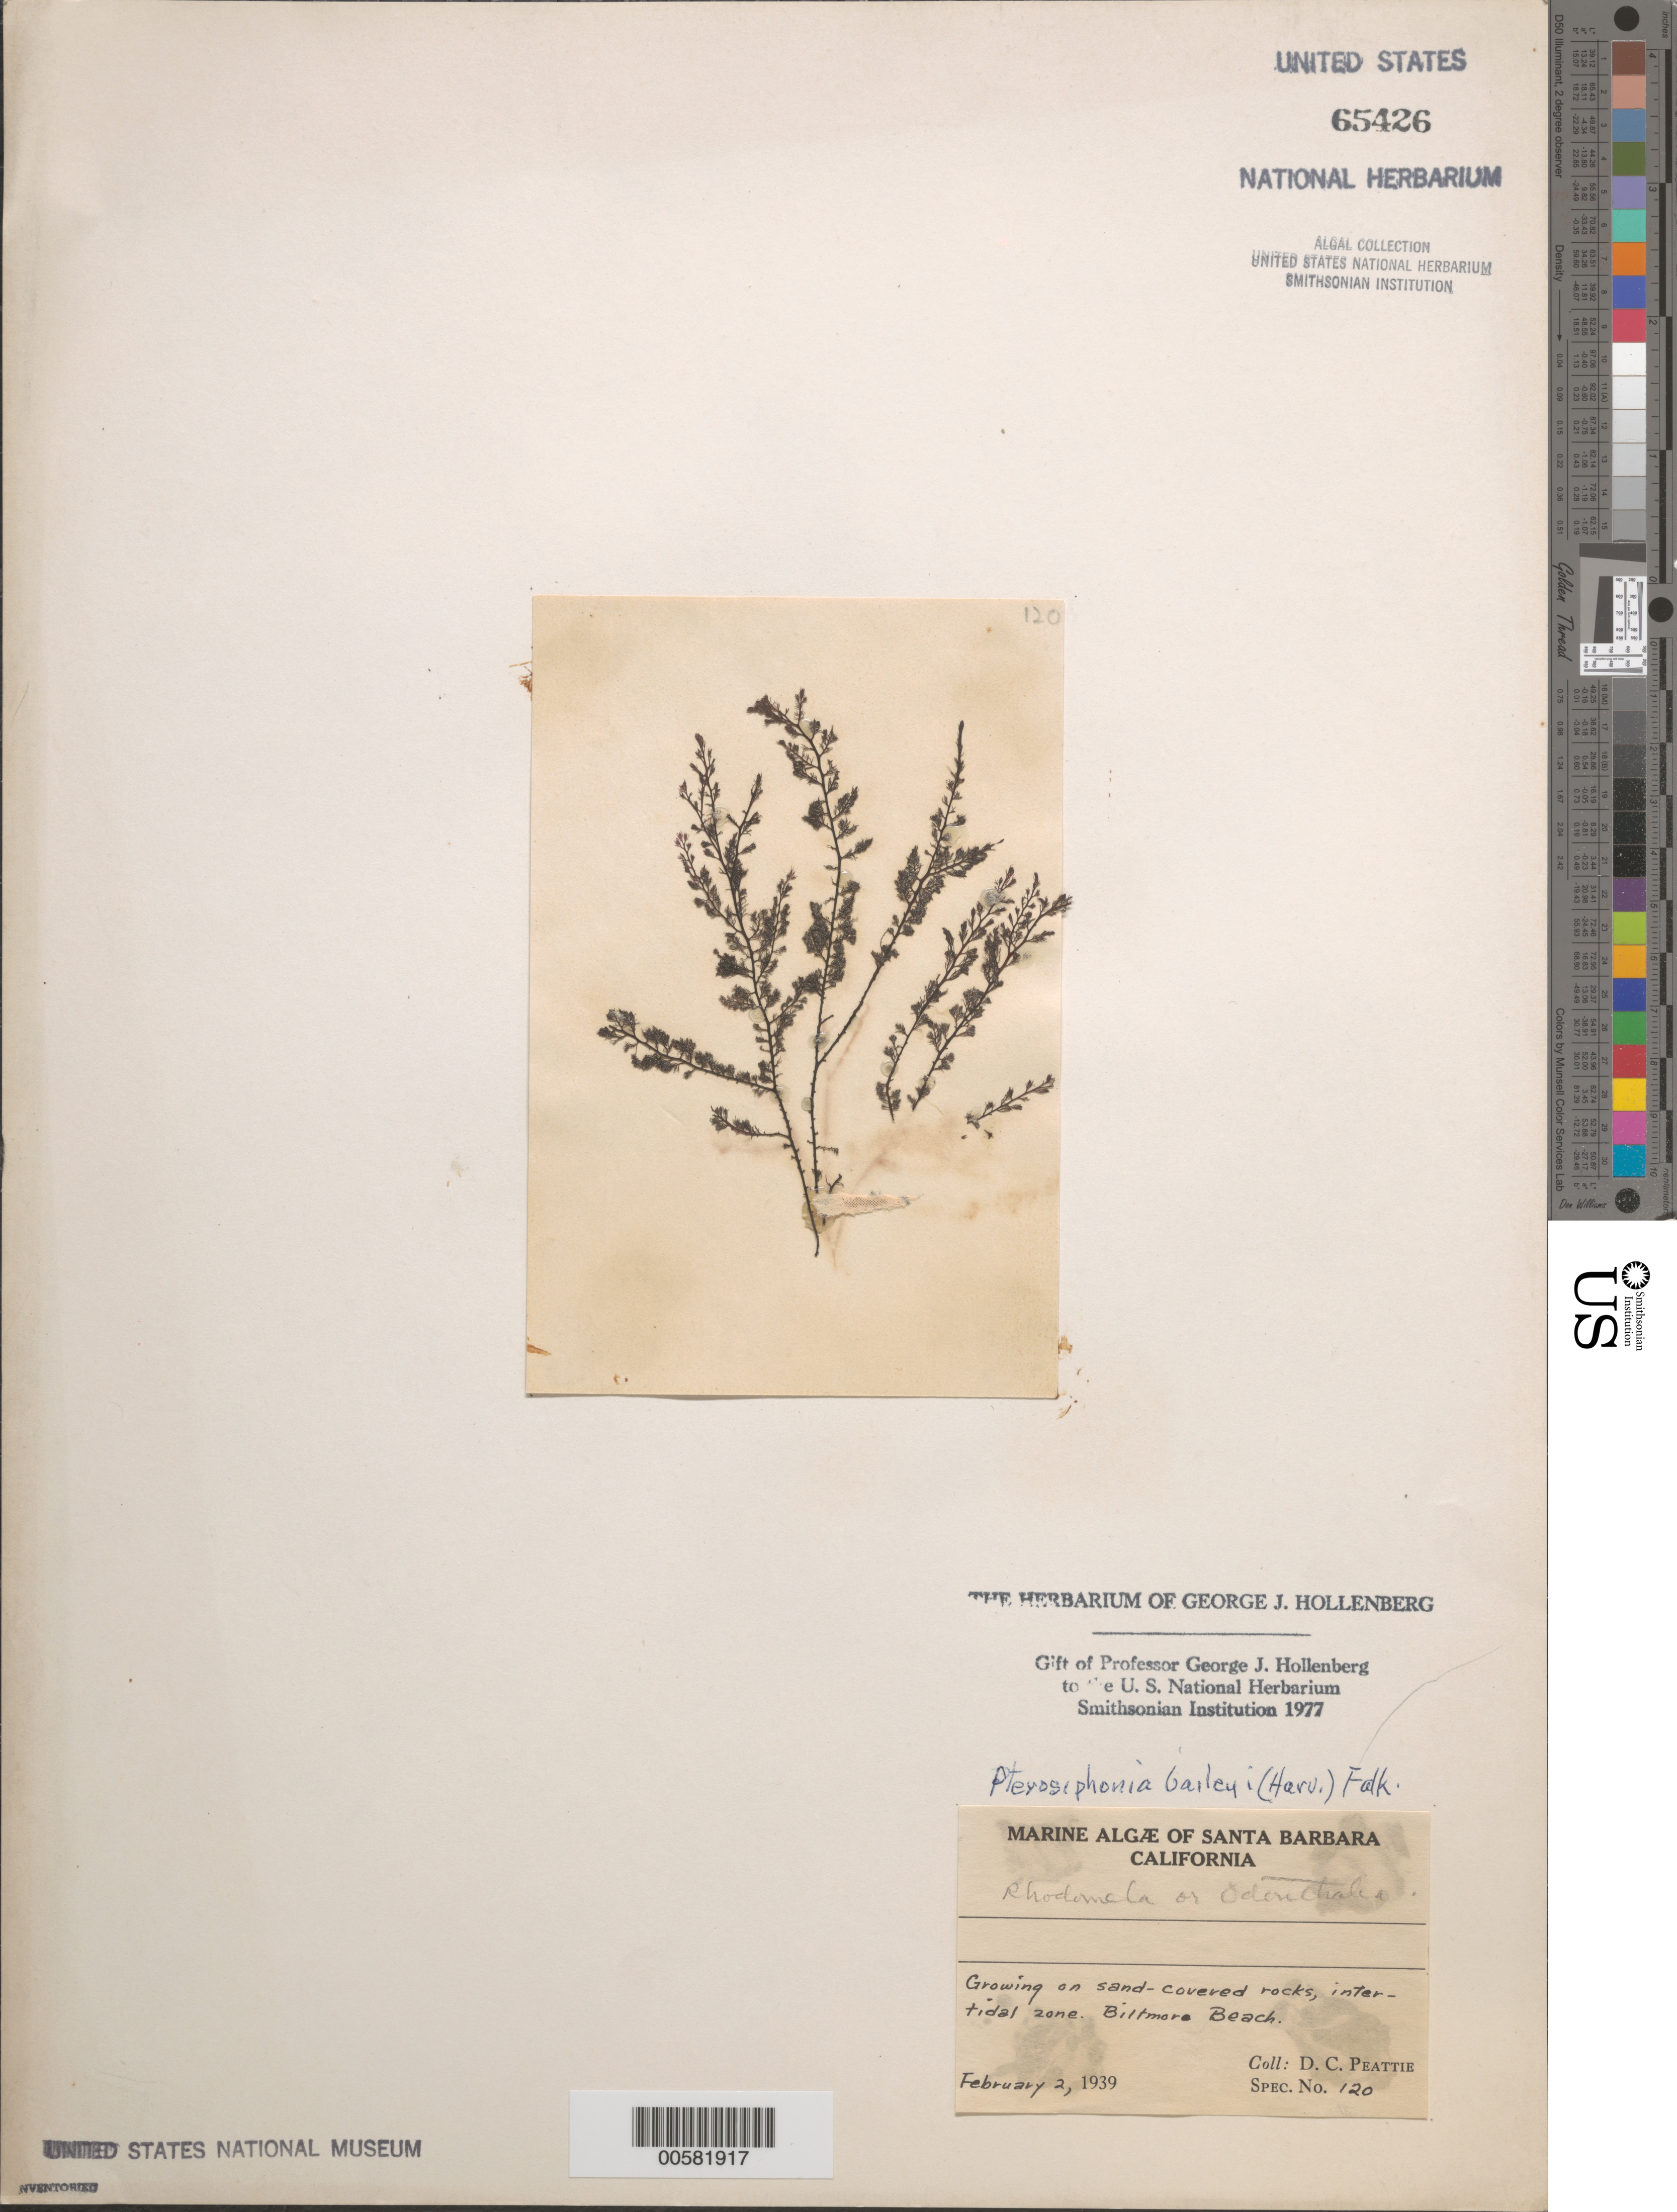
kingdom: Plantae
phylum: Rhodophyta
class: Florideophyceae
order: Ceramiales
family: Rhodomelaceae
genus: Symphyocladiella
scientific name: Symphyocladiella baileyi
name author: (Harvey) D.E.Bustamante et al.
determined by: Algae name updating Project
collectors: D. Peattie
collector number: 120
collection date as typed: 02 Feb 1939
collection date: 1939-02-02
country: United States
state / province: California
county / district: Santa Barbara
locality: Biltmore Beach, Santa Barbara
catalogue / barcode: US 65426